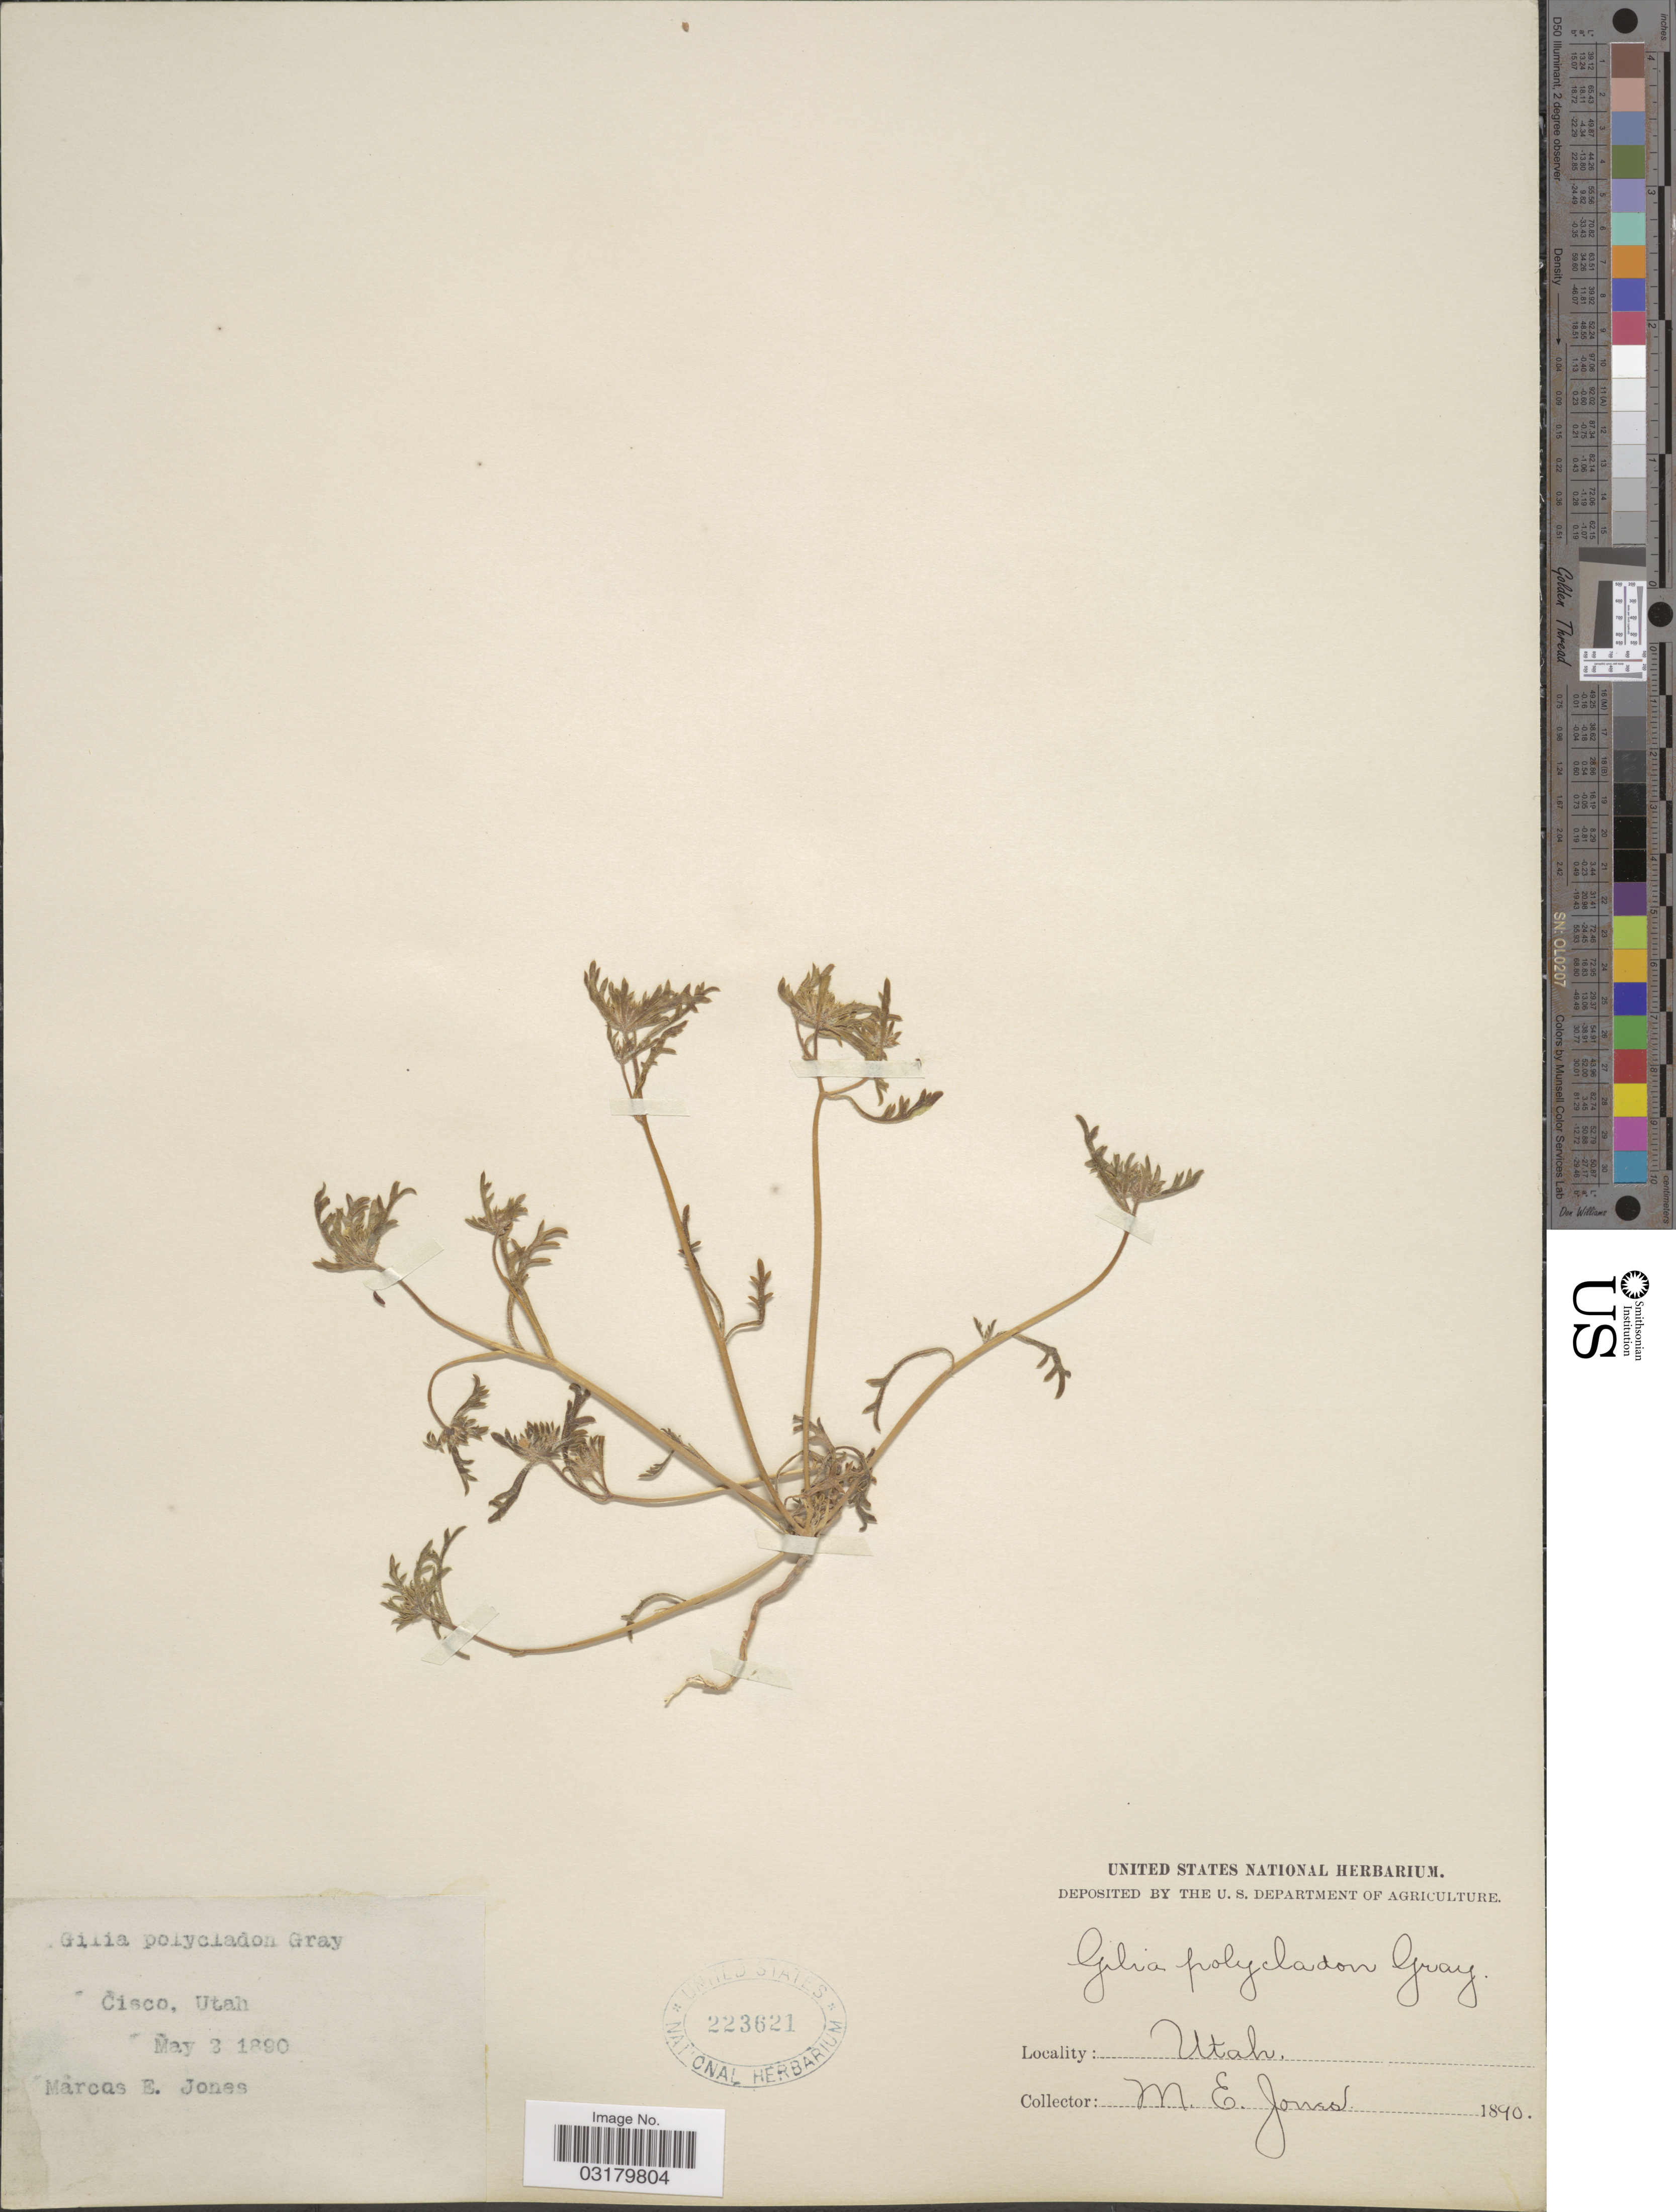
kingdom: Plantae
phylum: Tracheophyta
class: Magnoliopsida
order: Ericales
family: Polemoniaceae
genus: Ipomopsis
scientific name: Ipomopsis polycladon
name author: (Torr.) V.E. Grant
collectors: M. E. Jones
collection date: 1890-05-02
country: United States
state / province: Utah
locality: Cisco.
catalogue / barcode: US 223621